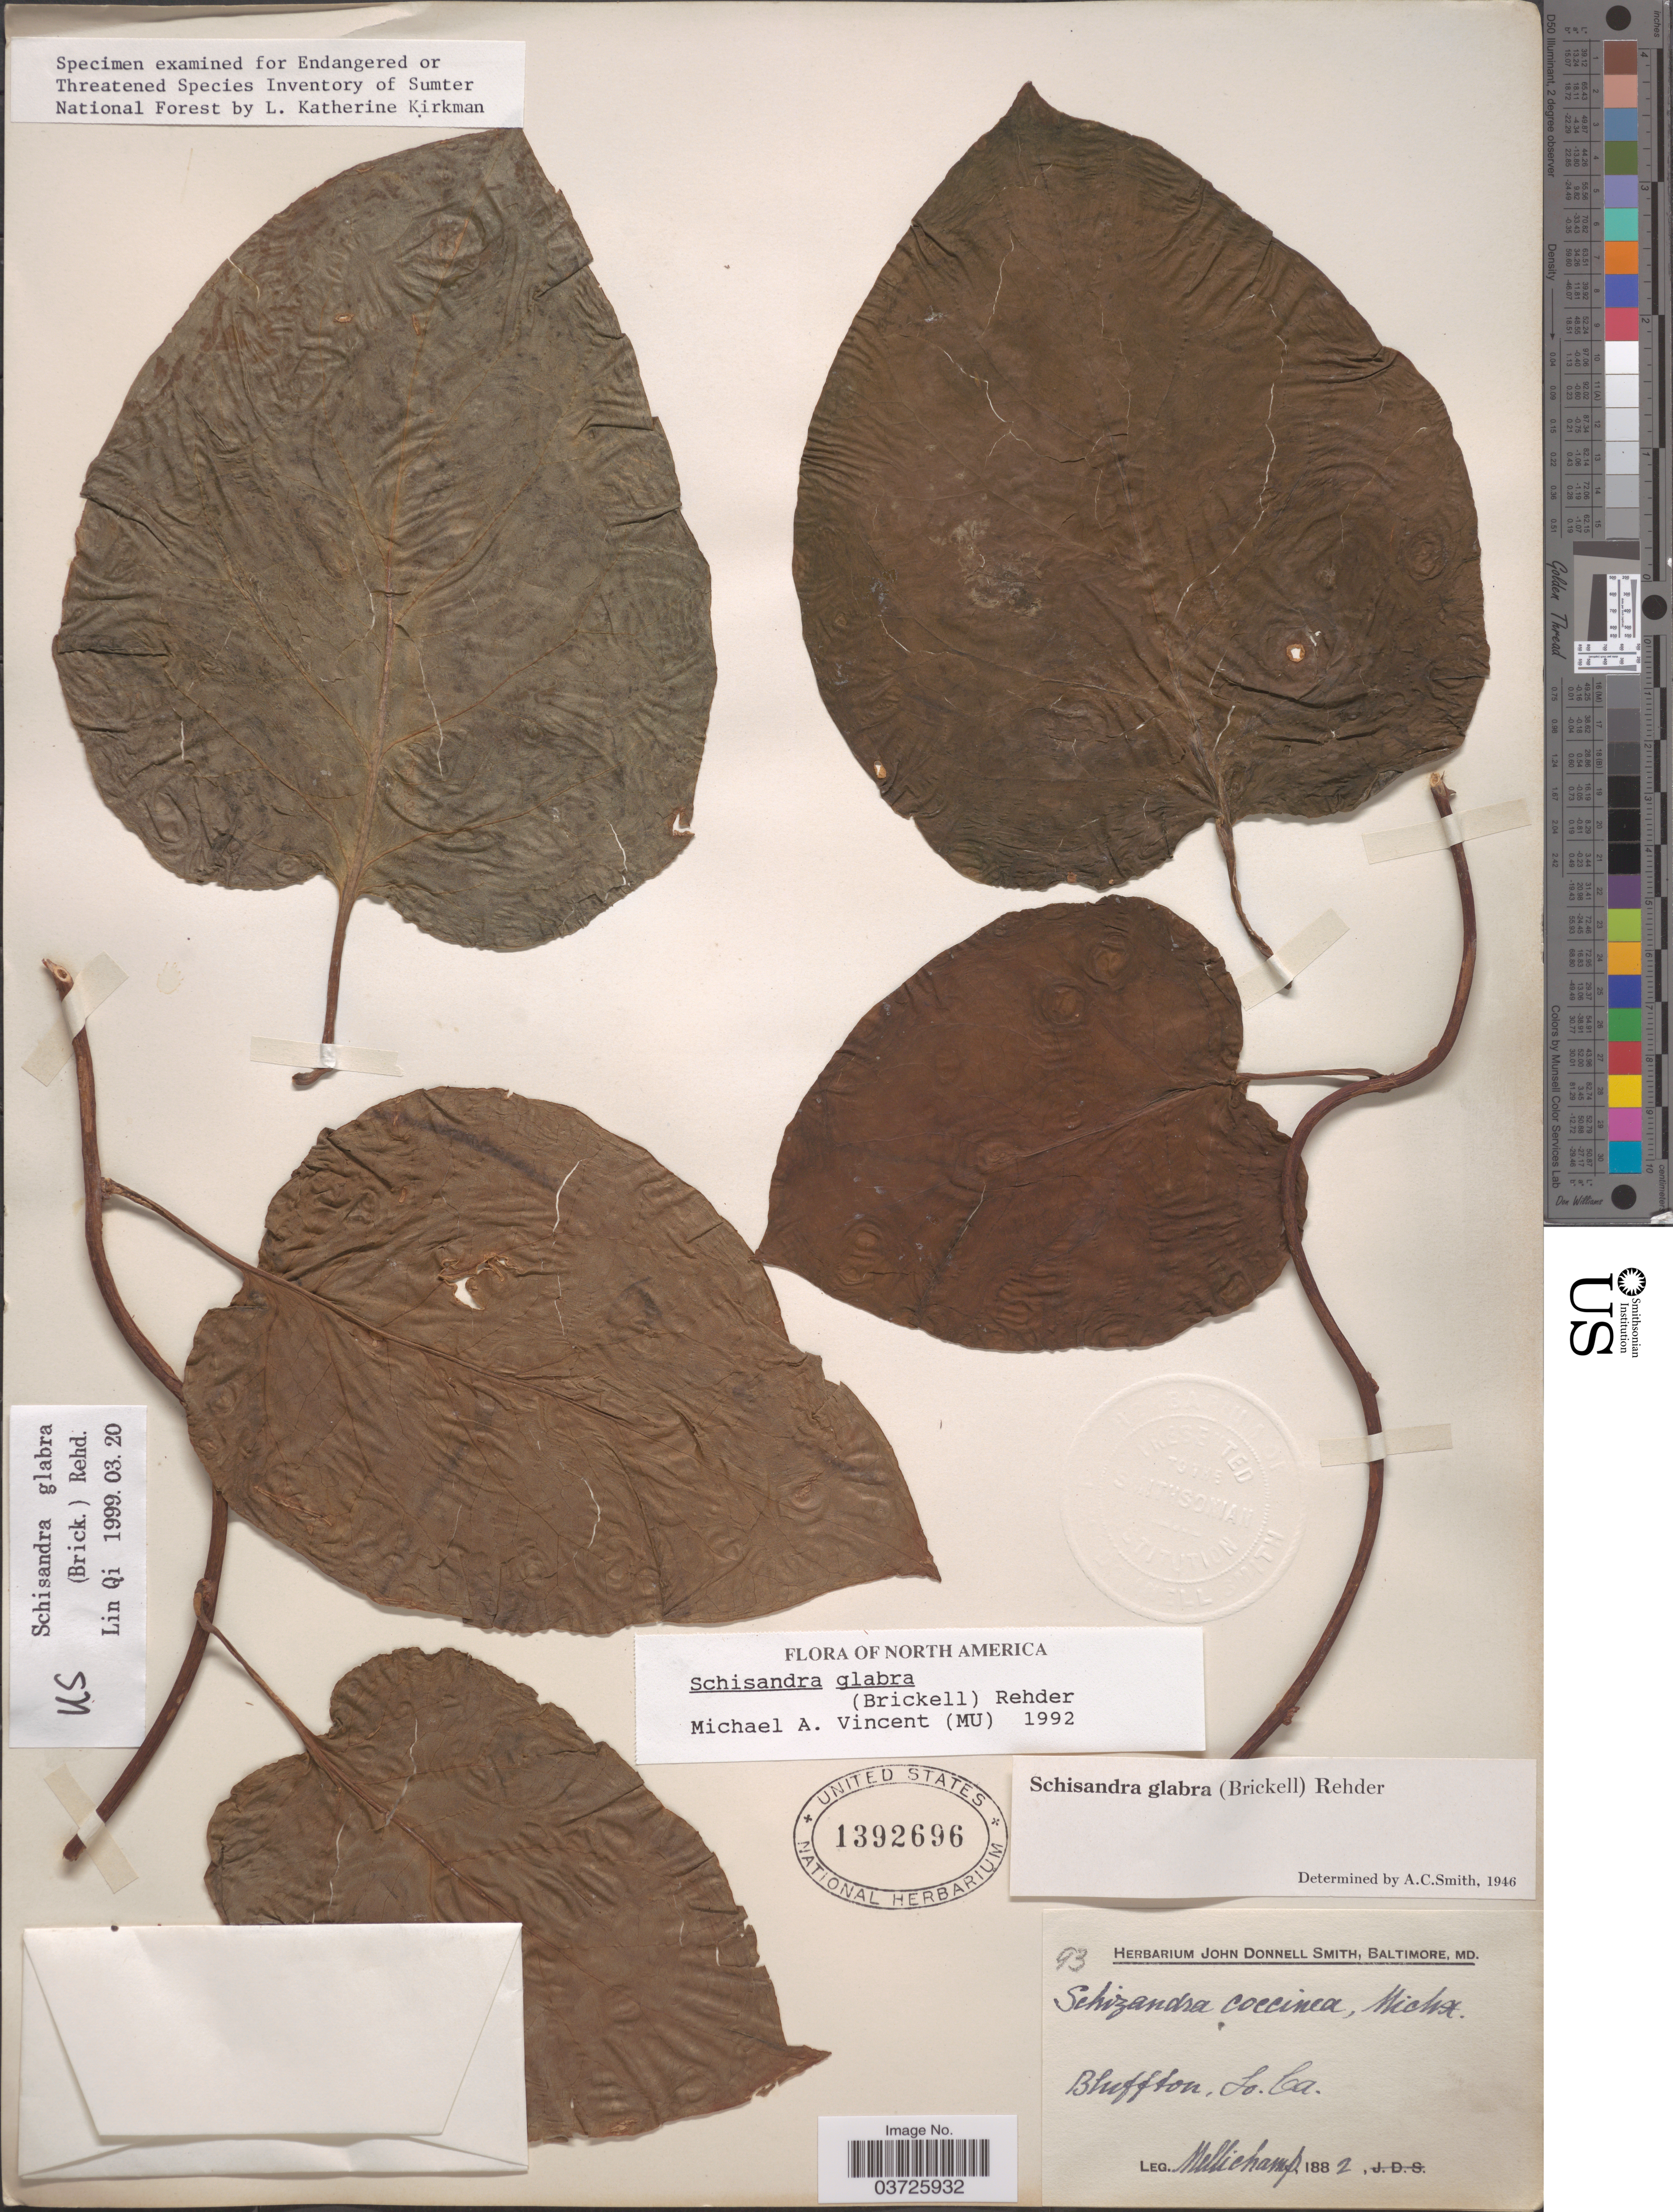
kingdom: Plantae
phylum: Tracheophyta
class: Magnoliopsida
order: Austrobaileyales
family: Schisandraceae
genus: Schisandra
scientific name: Schisandra glabra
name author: (Brickell) Rehder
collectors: -. Mellichamp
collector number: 93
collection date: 1882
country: United States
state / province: South Carolina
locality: Bluffton.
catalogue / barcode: US 1392696